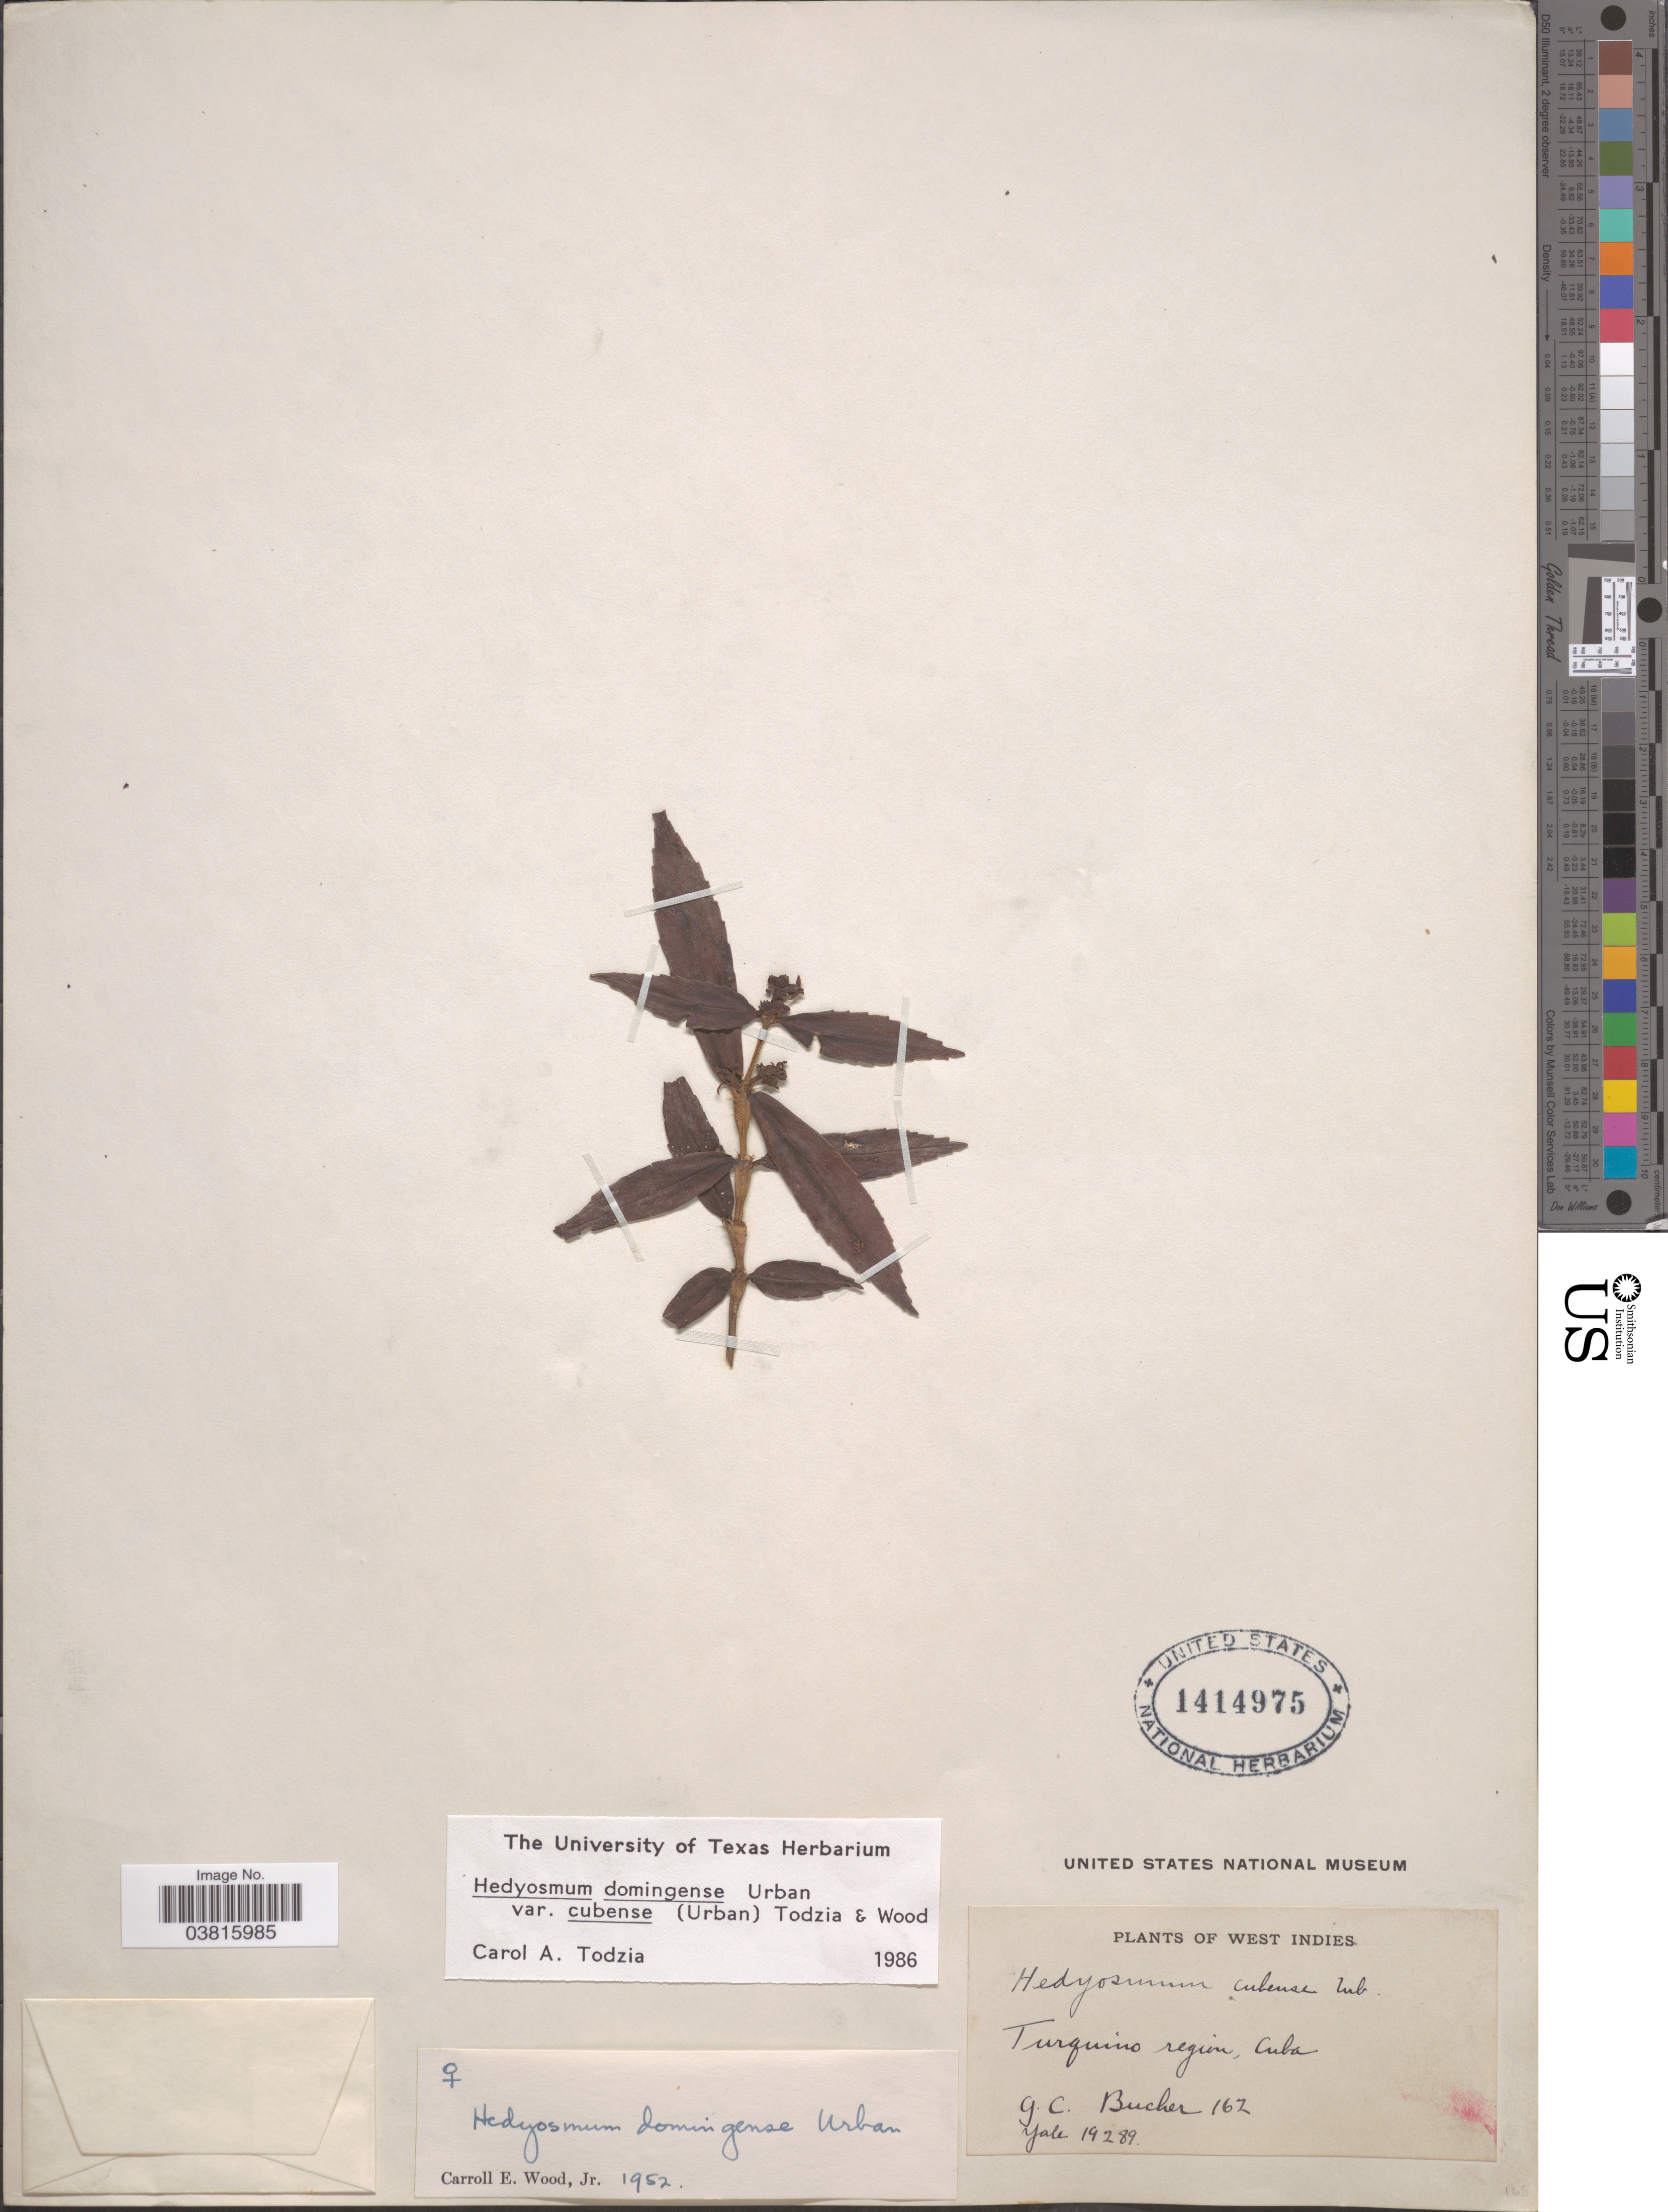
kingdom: Plantae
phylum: Tracheophyta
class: Magnoliopsida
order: Chloranthales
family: Chloranthaceae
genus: Hedyosmum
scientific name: Hedyosmum domingense var. cubense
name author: (Urb.) Todzia & C.E. Wood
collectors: G. Bucker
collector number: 162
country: Cuba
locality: Turquino region.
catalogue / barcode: US 1414975